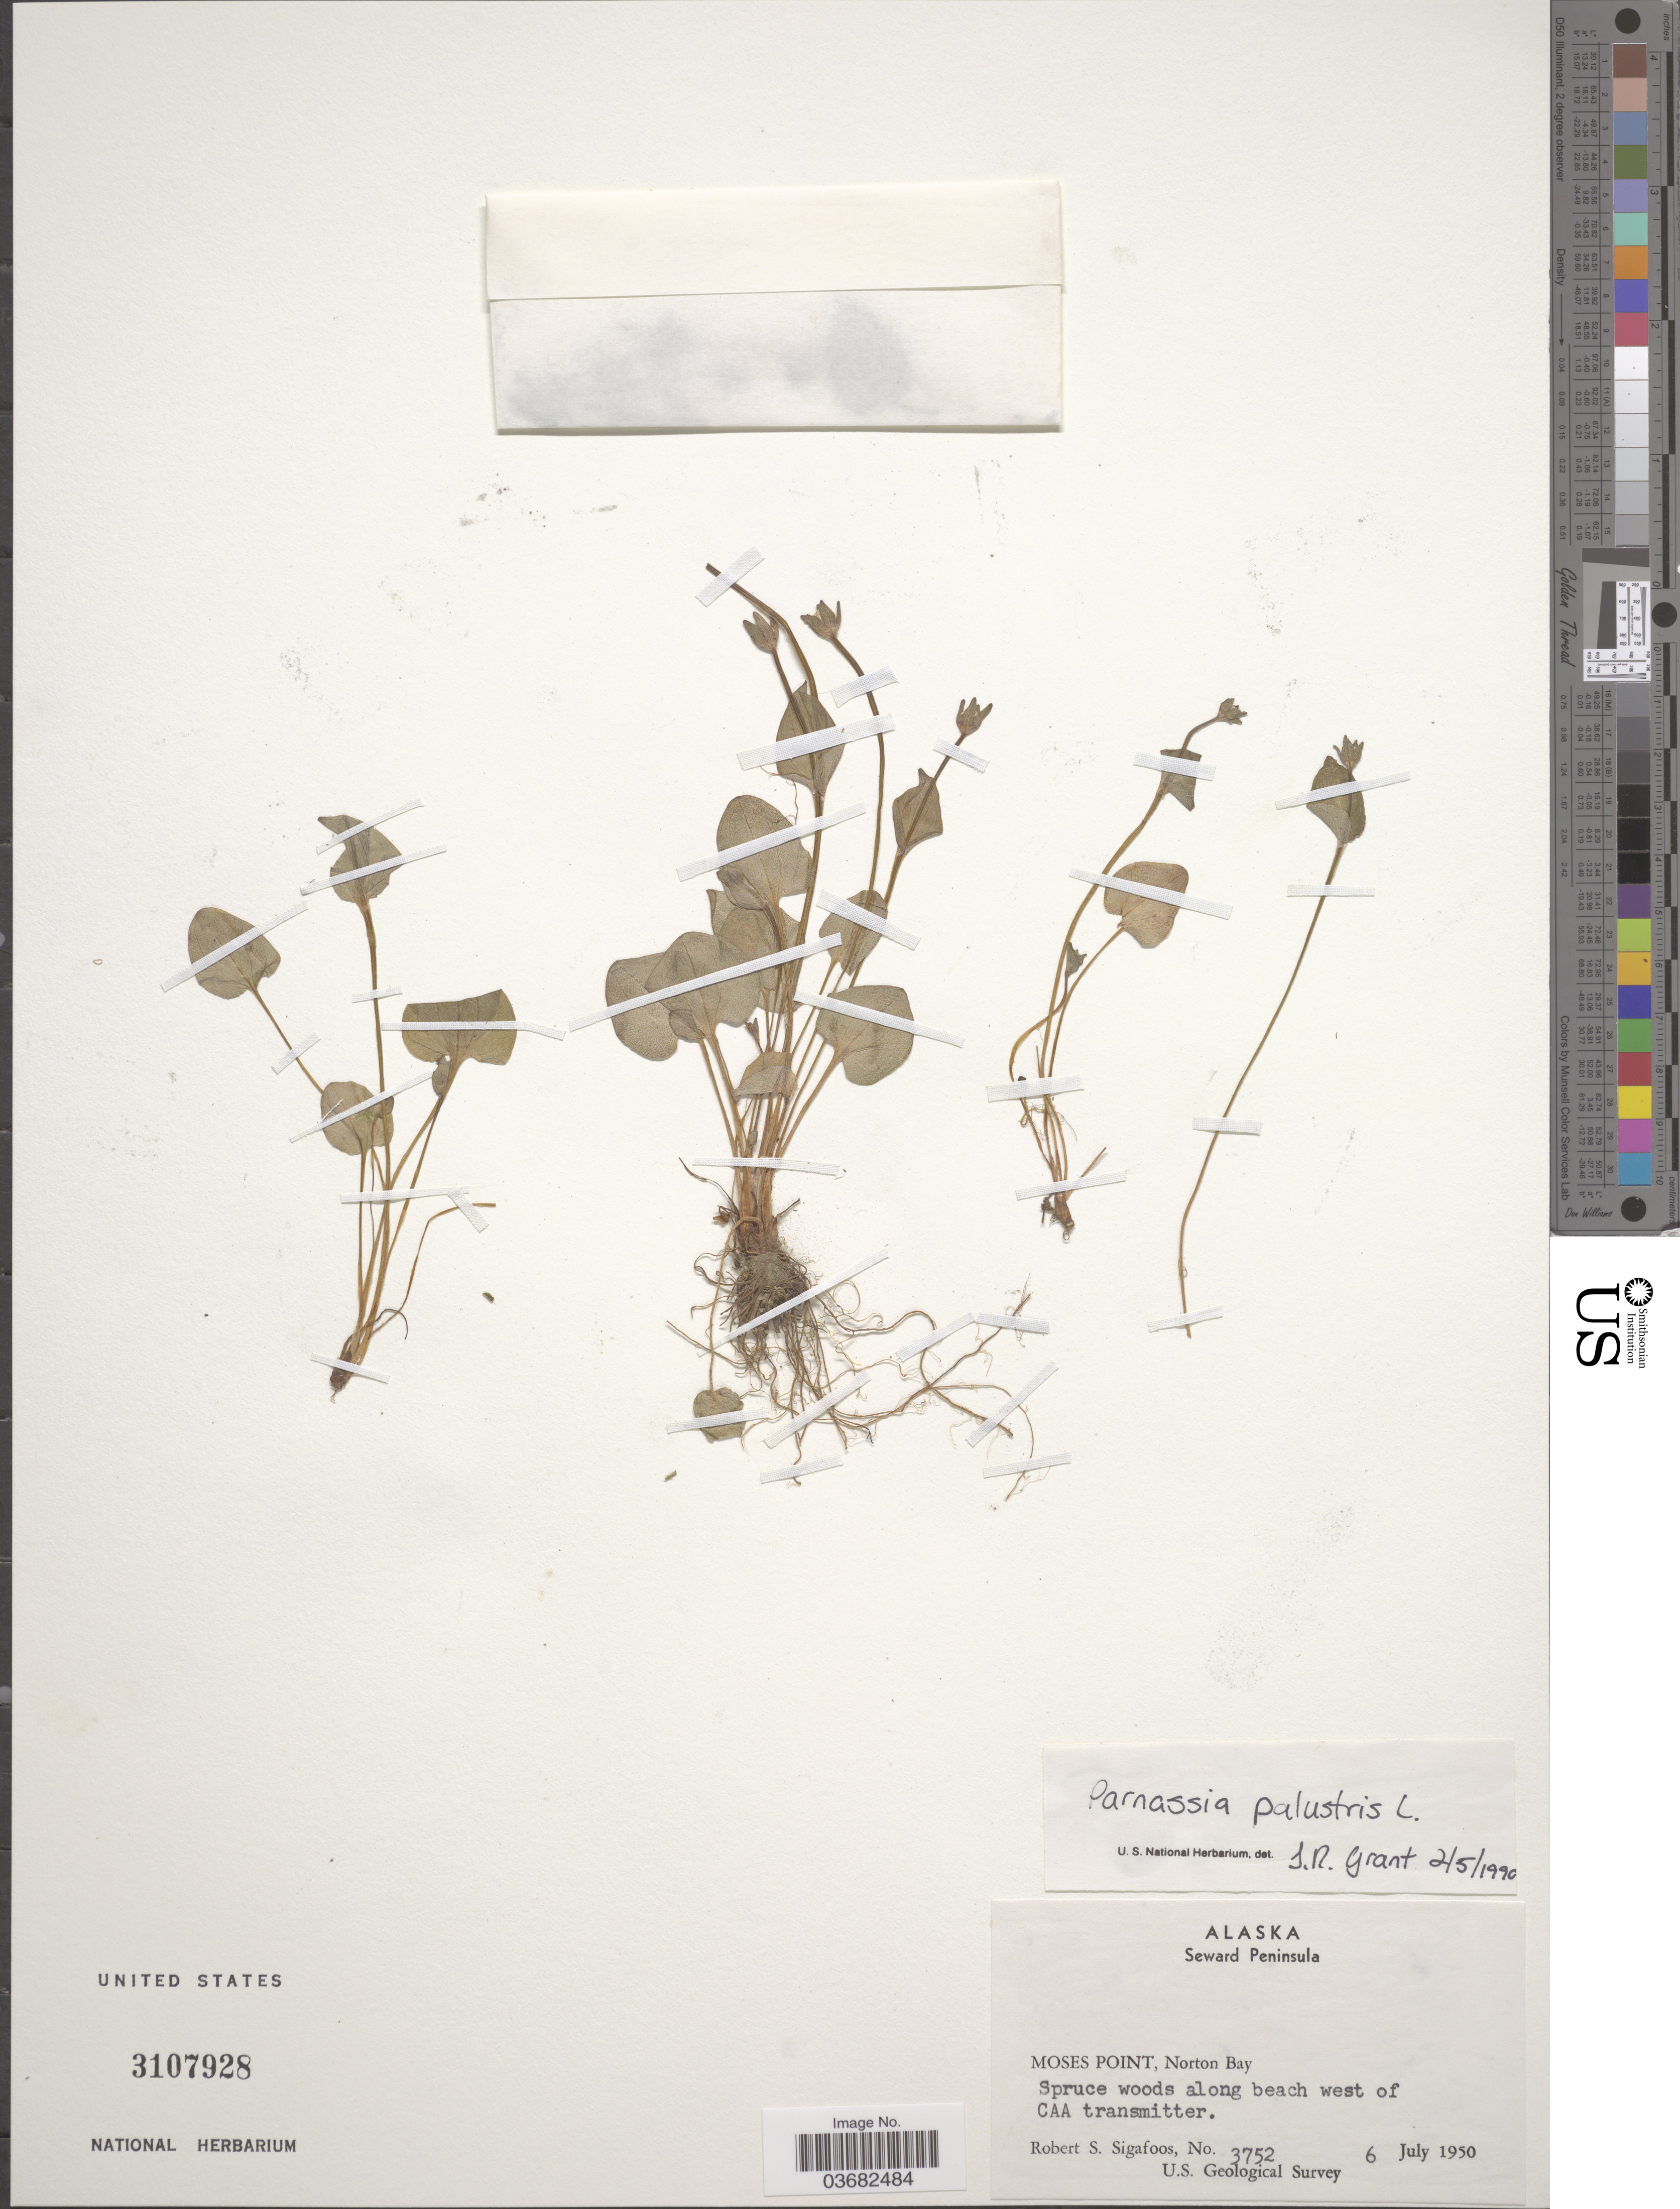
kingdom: Plantae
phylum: Tracheophyta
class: Magnoliopsida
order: Celastrales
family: Parnassiaceae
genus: Parnassia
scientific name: Parnassia palustris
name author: L.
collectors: R. Sigafoos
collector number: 3752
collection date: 1950-07-06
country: United States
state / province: Alaska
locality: Seward Peninsula. Moses Point, Norton Bay. Spruce woods along beach west of CAA transmitter. U. S. Geological Survey.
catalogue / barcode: US 3107928